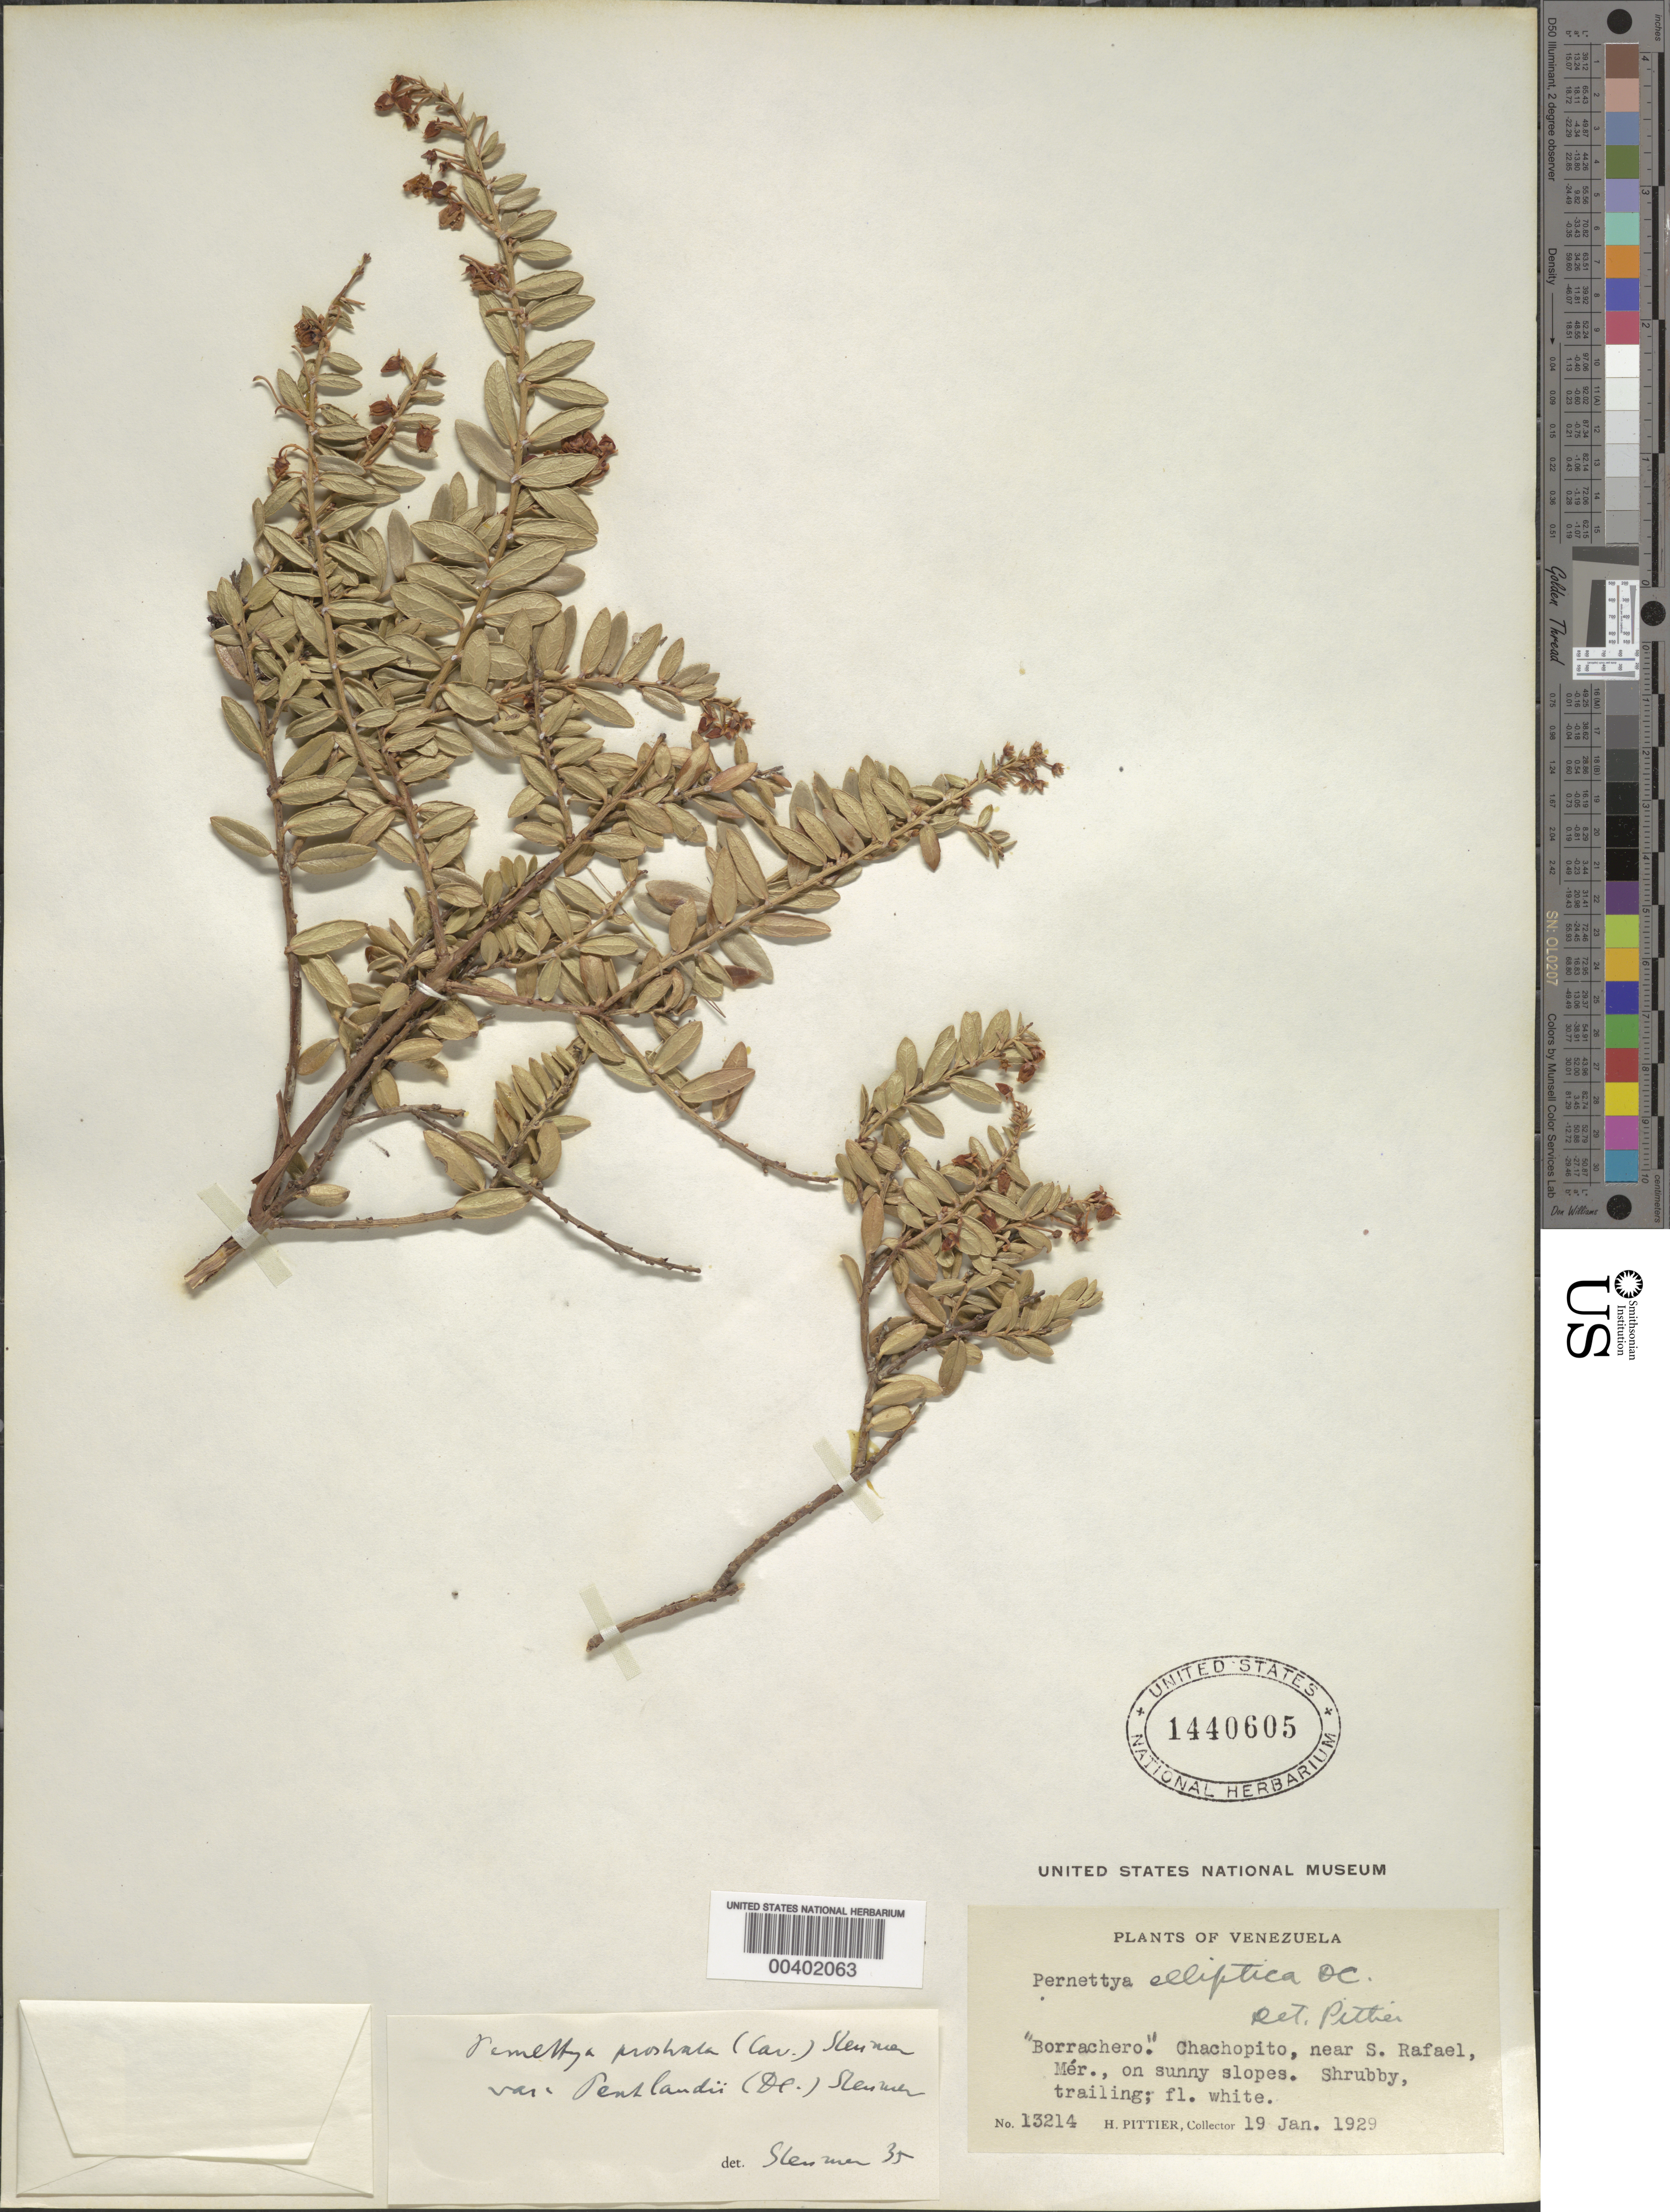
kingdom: Plantae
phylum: Tracheophyta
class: Magnoliopsida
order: Ericales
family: Ericaceae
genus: Pernettya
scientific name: Pernettya prostrata var. pentlandii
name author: (DC.) Sleumer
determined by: Sleumer, H. O.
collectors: H. F. Pittier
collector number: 13214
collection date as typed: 19 Jan 1929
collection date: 1929-01-19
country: Venezuela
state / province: Mérida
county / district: Rangel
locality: "Borrachero"(?). Chachopito, near S. Rafael. San Rafael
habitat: Sunny slopes.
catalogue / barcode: US 1440605